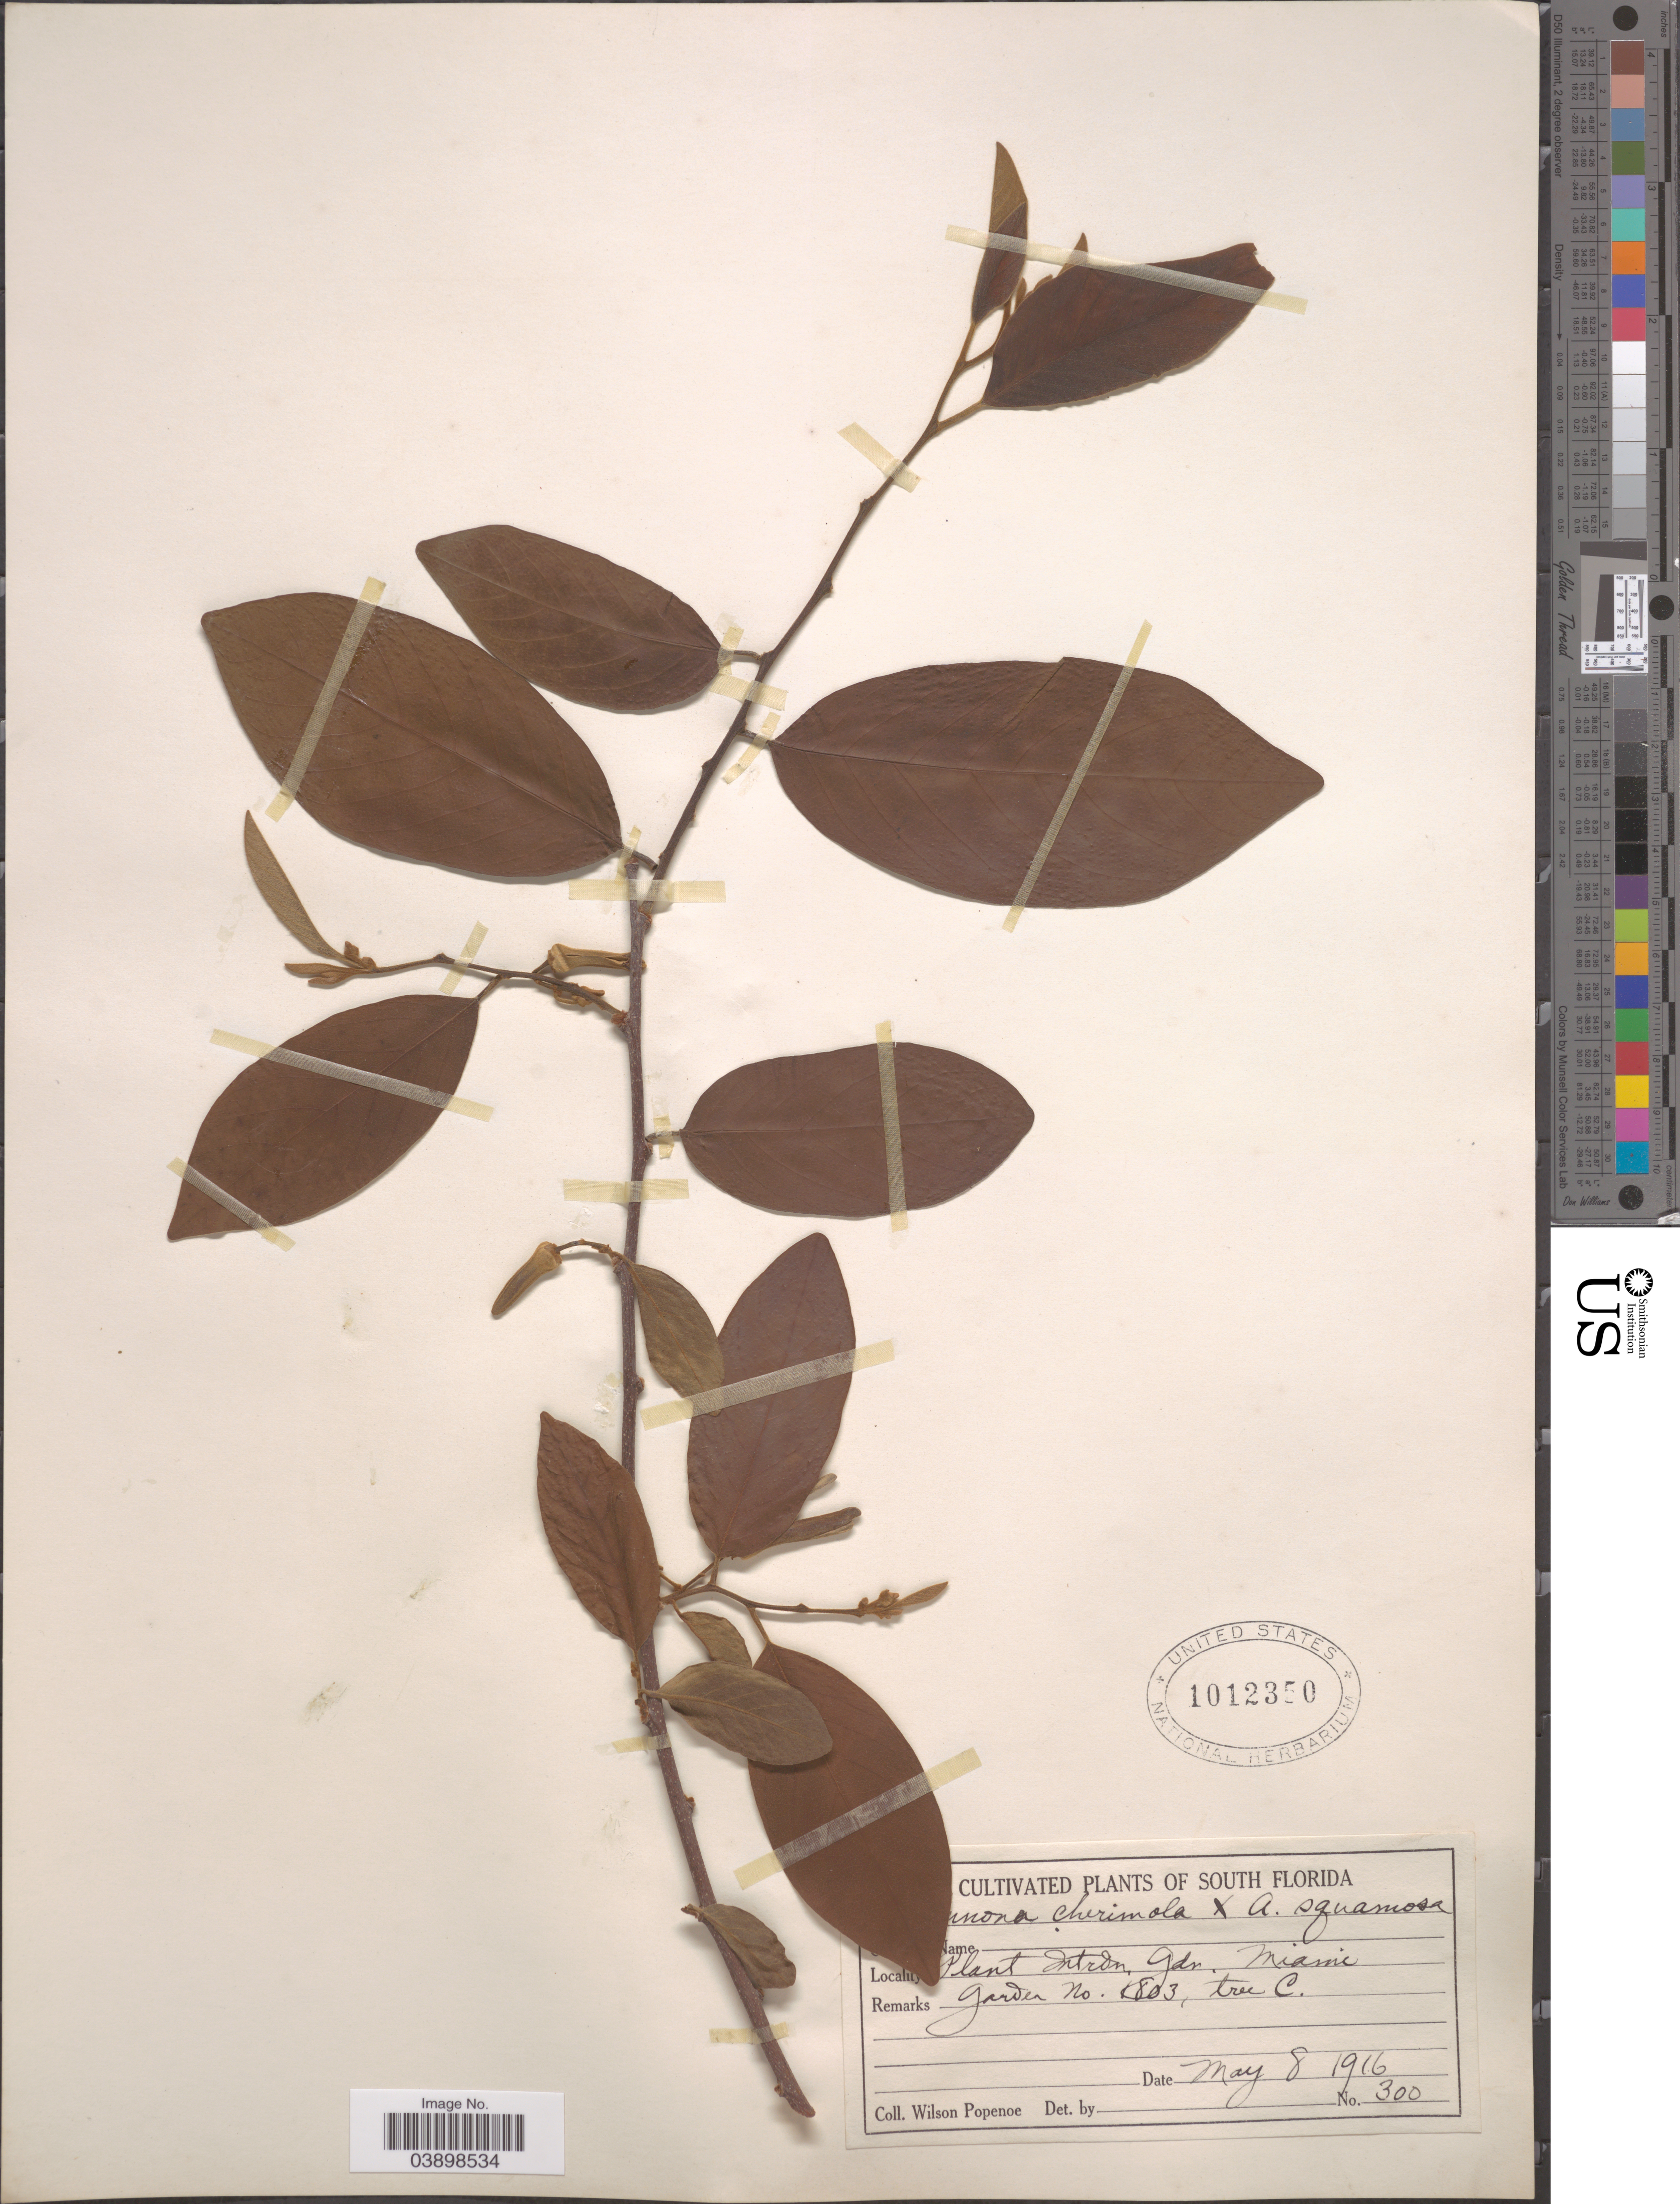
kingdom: Plantae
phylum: Tracheophyta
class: Magnoliopsida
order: Magnoliales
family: Annonaceae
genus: Annona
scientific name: Annona cherimola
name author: Mill.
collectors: F. Popenoe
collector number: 300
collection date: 1916-05-08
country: United States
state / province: Florida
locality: South Florida. Plant Intrdn. Gdn. Miami.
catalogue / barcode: US 1012350